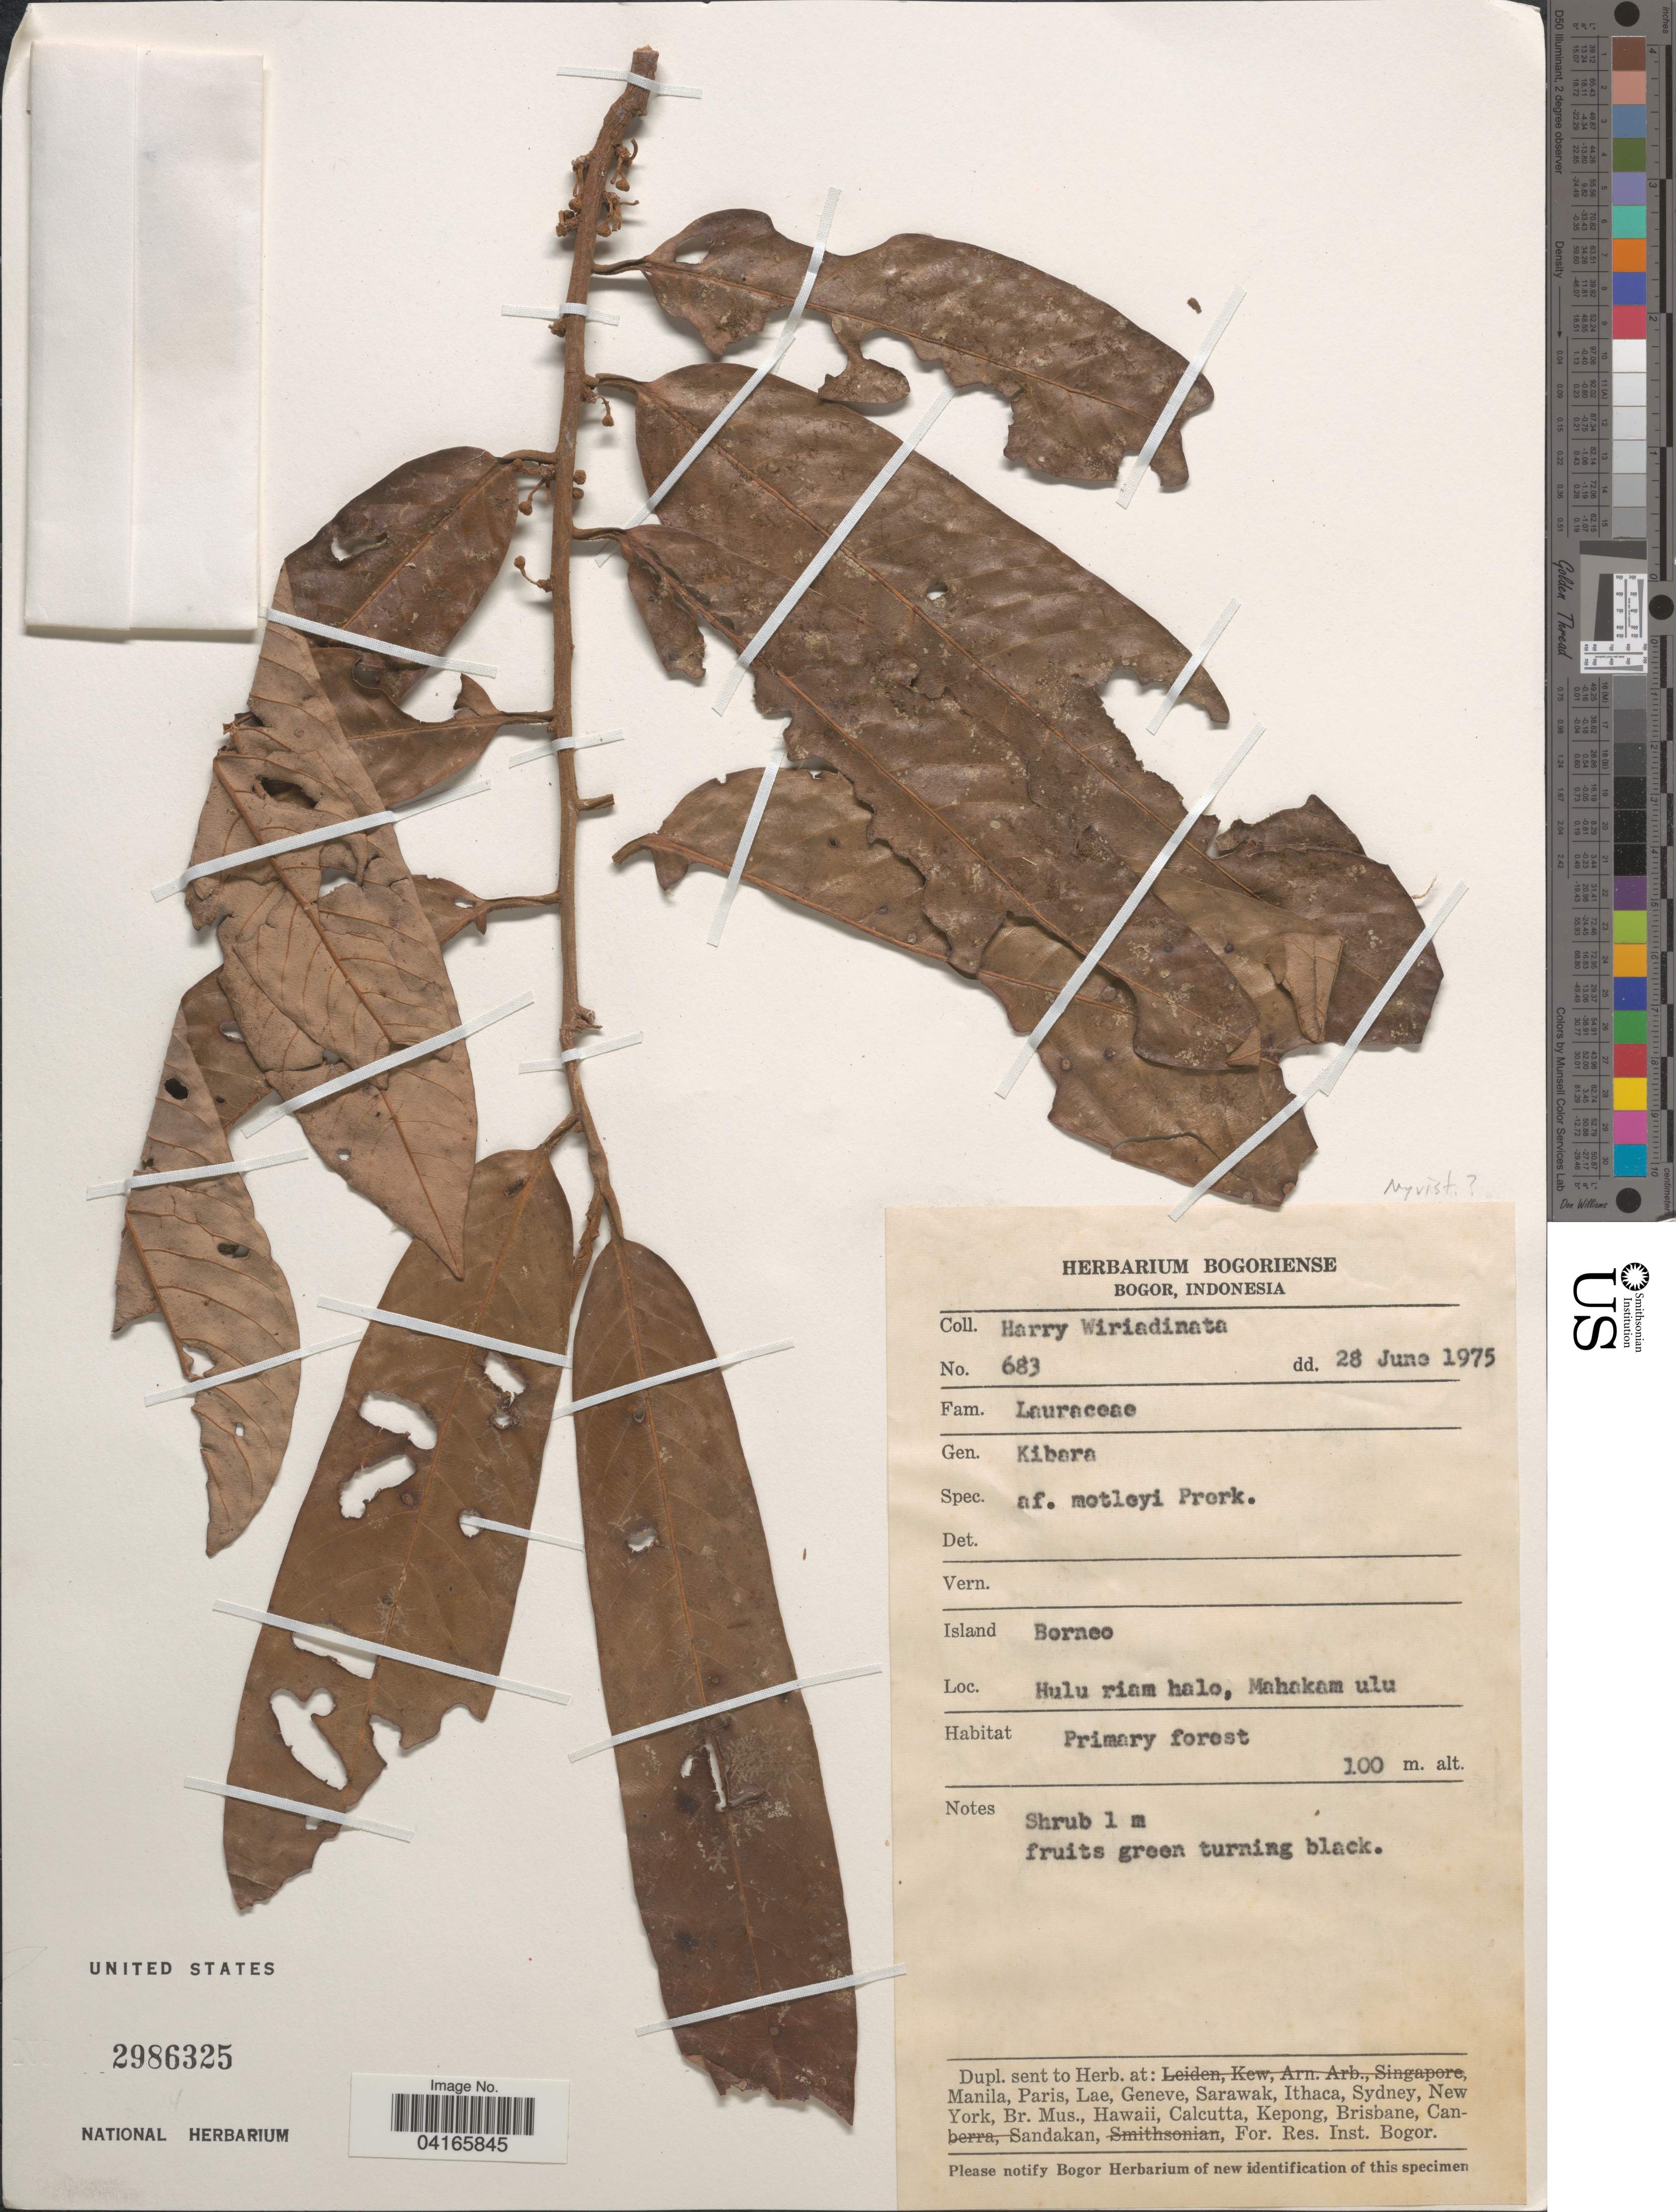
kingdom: Plantae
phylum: Tracheophyta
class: Magnoliopsida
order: Laurales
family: Monimiaceae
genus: Kibara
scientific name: Kibara motleyi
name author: Perkins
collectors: H. Wiriadinata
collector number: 683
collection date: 1975-06-22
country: Indonesia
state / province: Kalimantan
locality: Island Borneo. Hulu riam halo, Mahakam ulu.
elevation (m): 100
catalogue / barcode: US 2986325